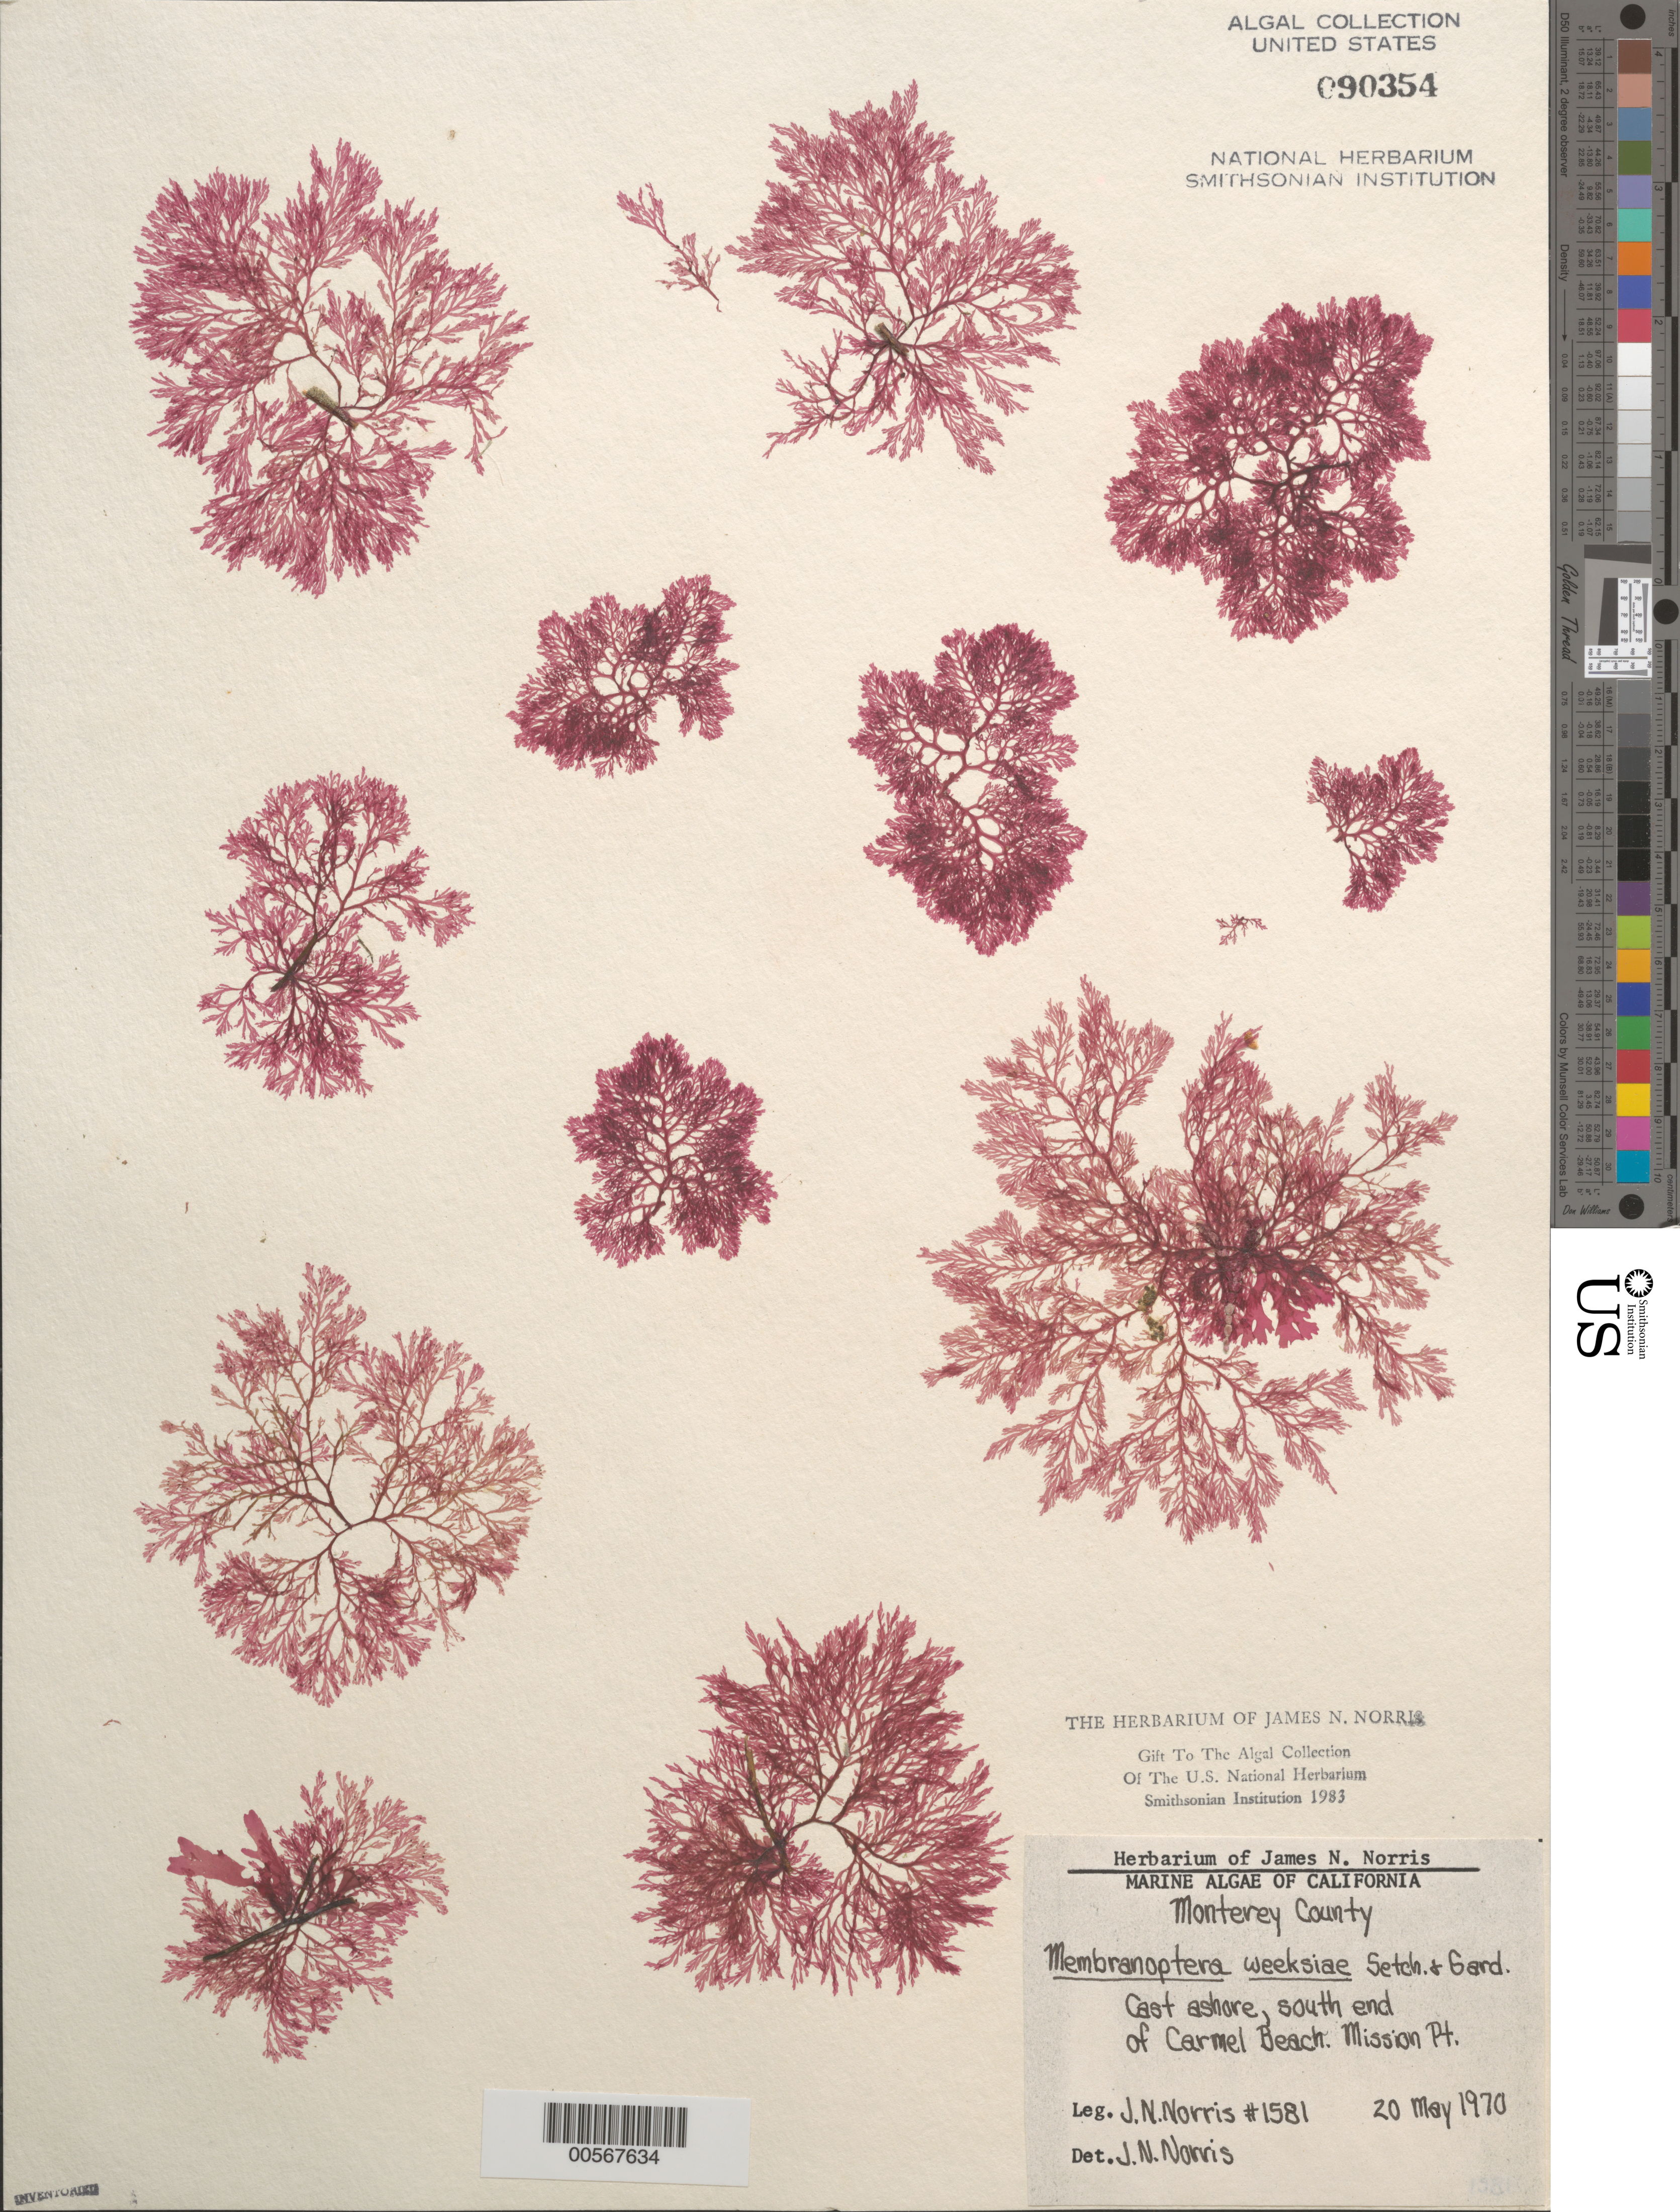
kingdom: Plantae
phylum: Rhodophyta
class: Florideophyceae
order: Ceramiales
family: Delesseriaceae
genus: Membranoptera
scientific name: Membranoptera weeksiae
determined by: Norris, James N.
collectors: J. N. Norris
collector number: JN-1581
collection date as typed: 20 May 1970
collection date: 1970-05-20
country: United States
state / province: California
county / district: Monterey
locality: Carmel Beach, Mission Point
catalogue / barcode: US 90354